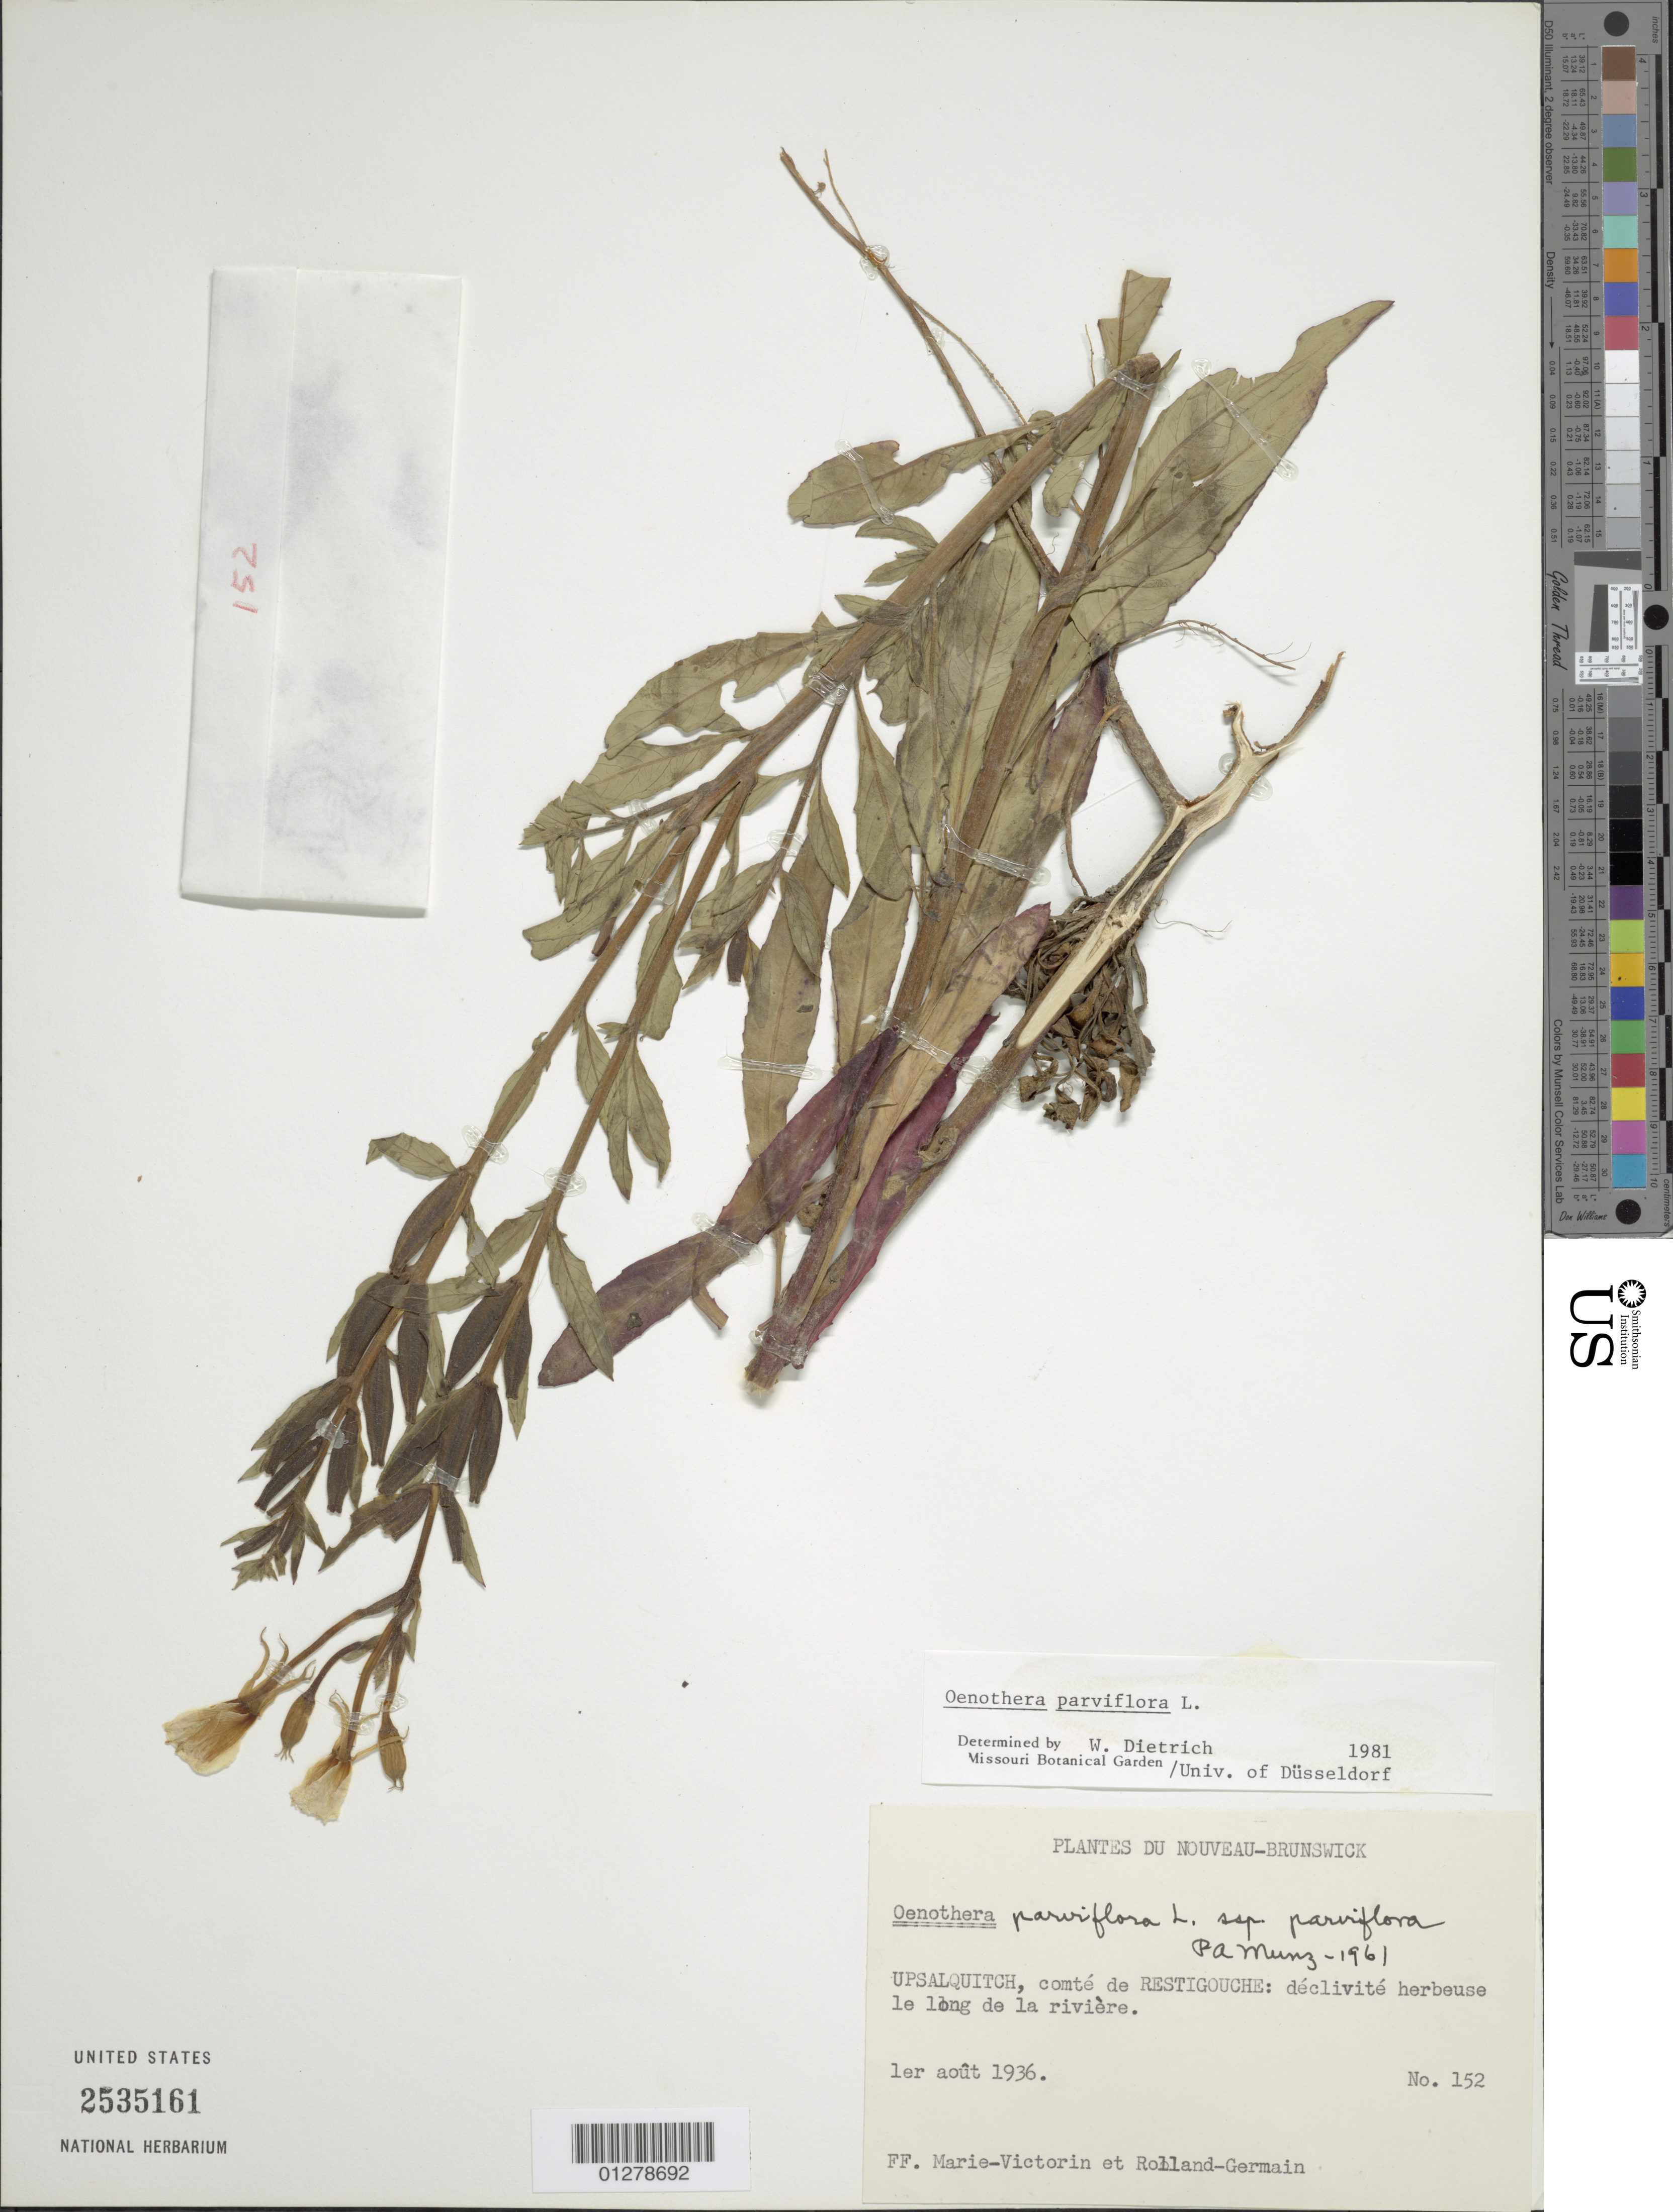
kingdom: Plantae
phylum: Tracheophyta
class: Magnoliopsida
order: Myrtales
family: Onagraceae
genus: Oenothera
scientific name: Oenothera parviflora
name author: L.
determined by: Dietrich, W.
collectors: Fr. Marie-Victorin & Rolland-Germain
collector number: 152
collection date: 1936-08-01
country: Canada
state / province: New Brunswick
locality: Upsalquitch, comte de Restigouche.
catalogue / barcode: US 2535161